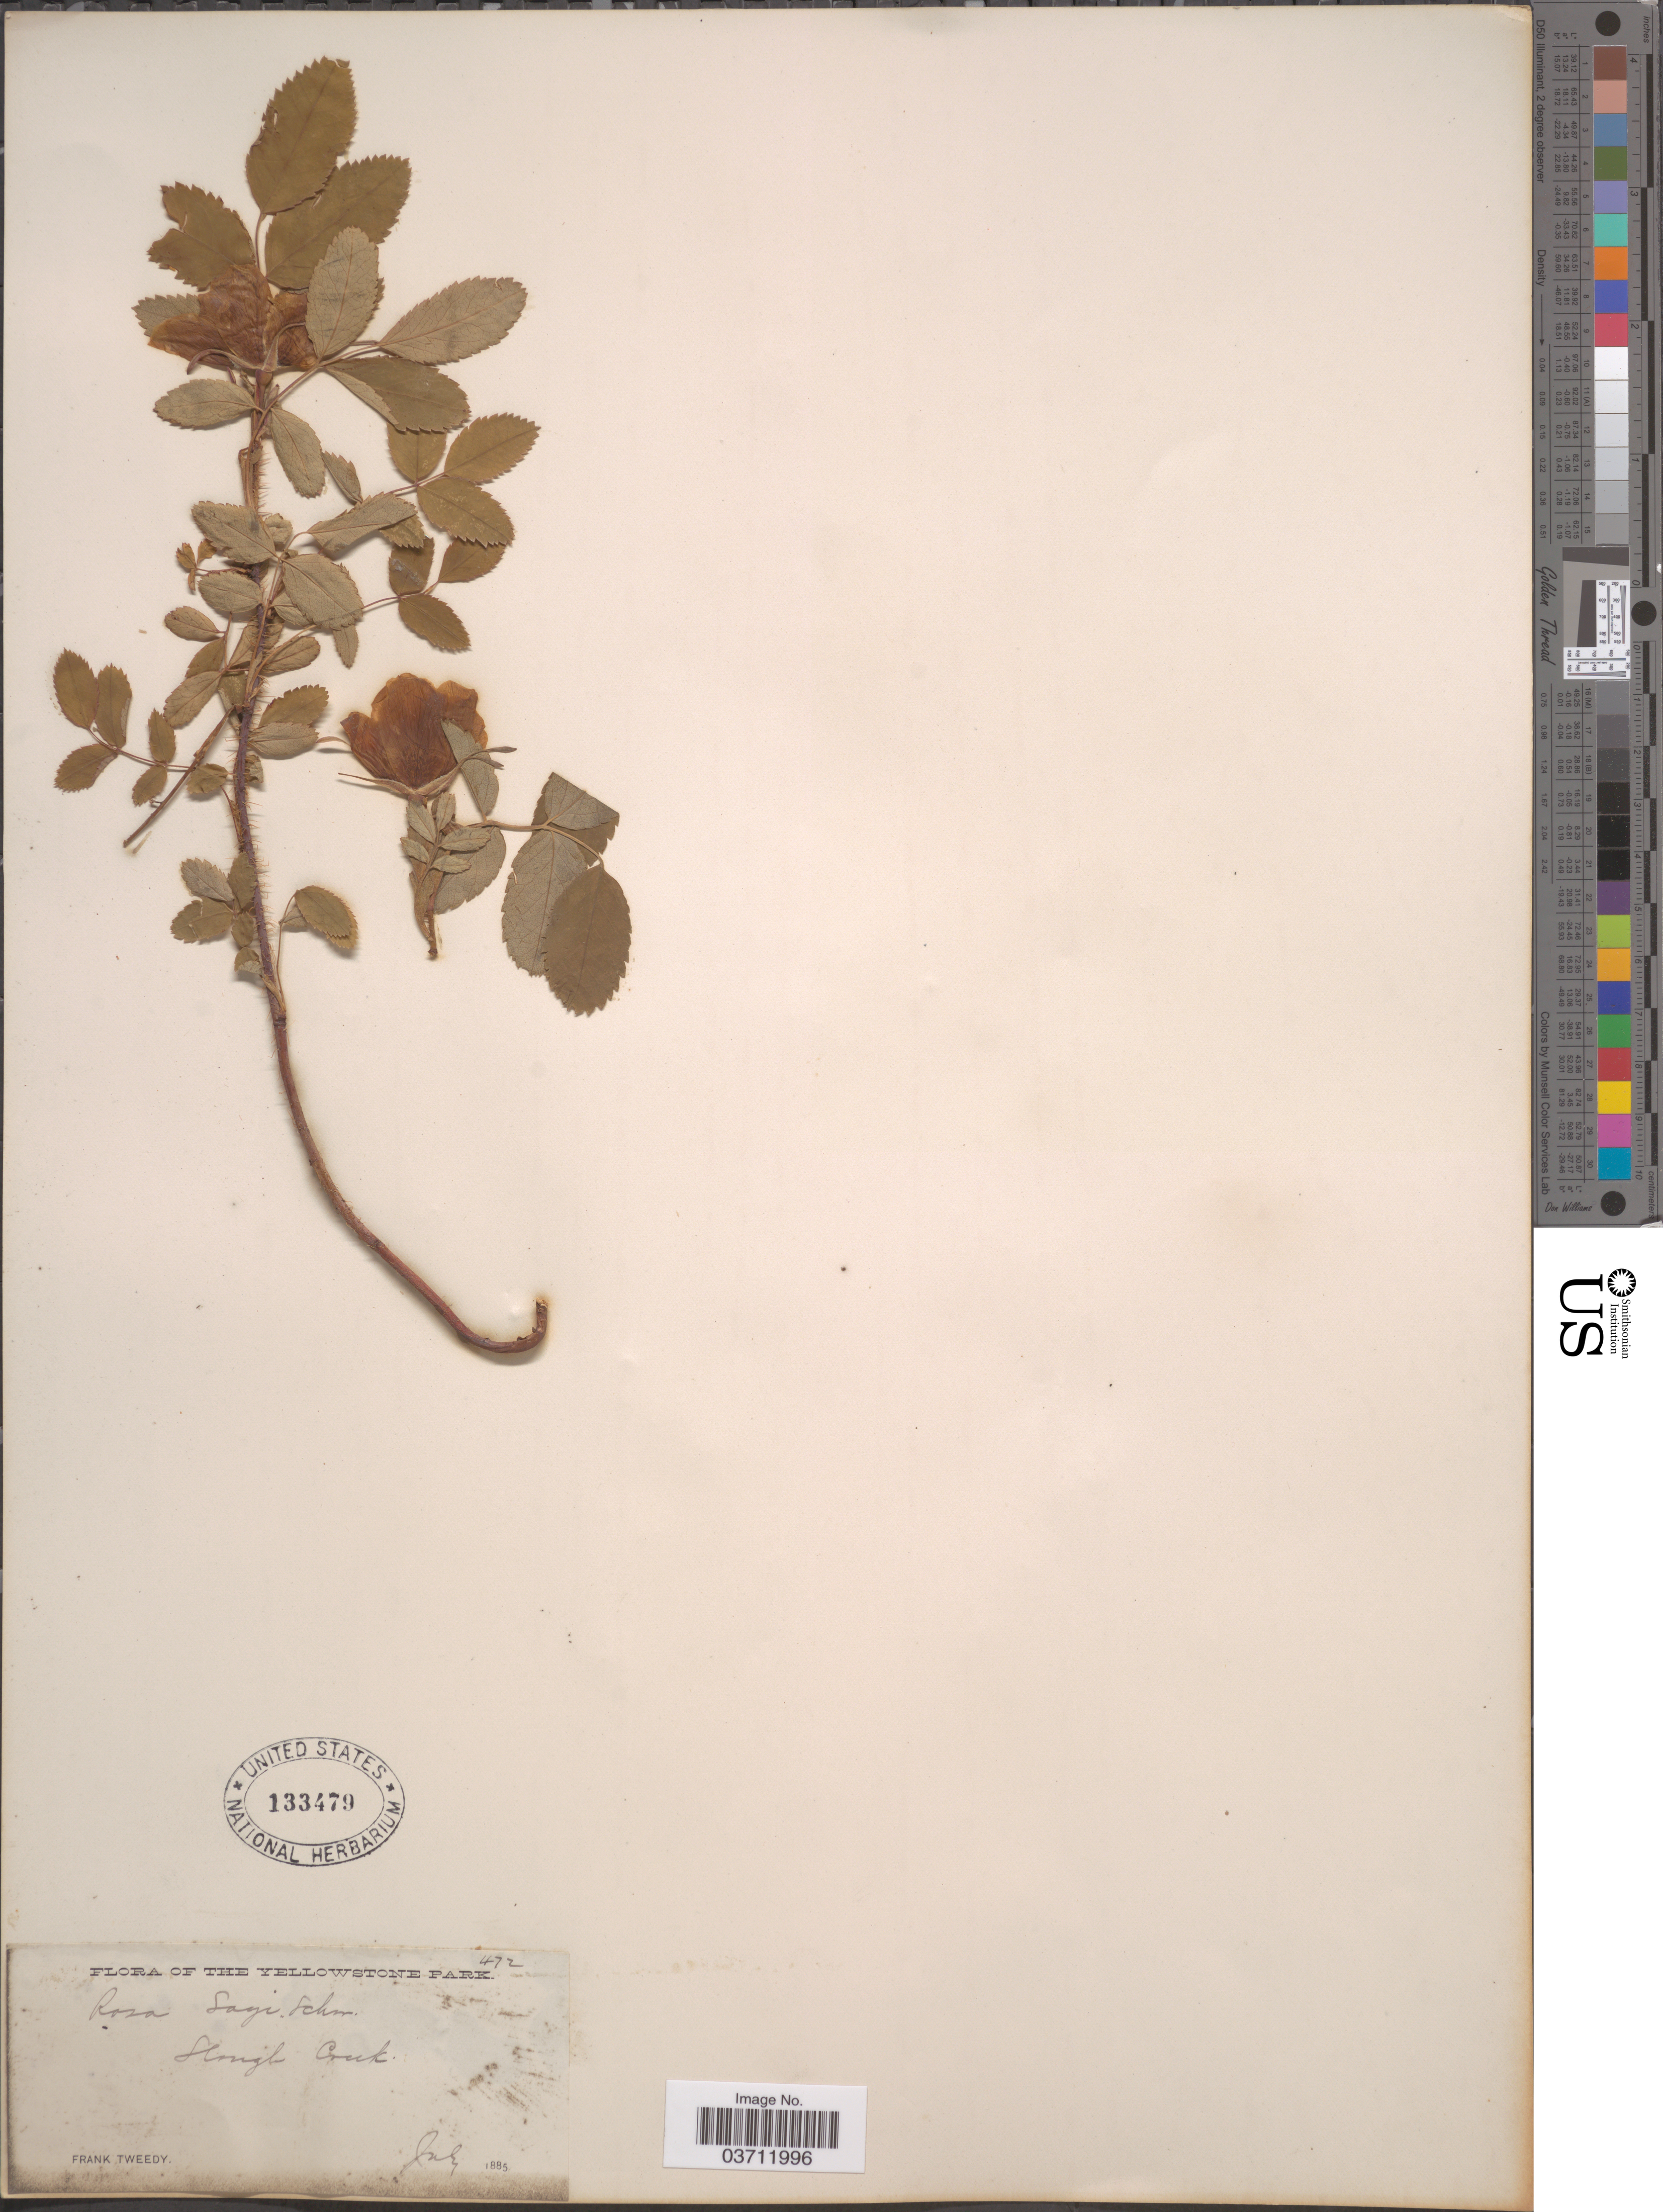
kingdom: Plantae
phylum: Tracheophyta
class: Magnoliopsida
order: Rosales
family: Rosaceae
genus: Rosa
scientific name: Rosa sayi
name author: Schwein.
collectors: F. Tweedy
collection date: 1885-07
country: United States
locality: Yellowstone Park. Slough Creek.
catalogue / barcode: US 133479